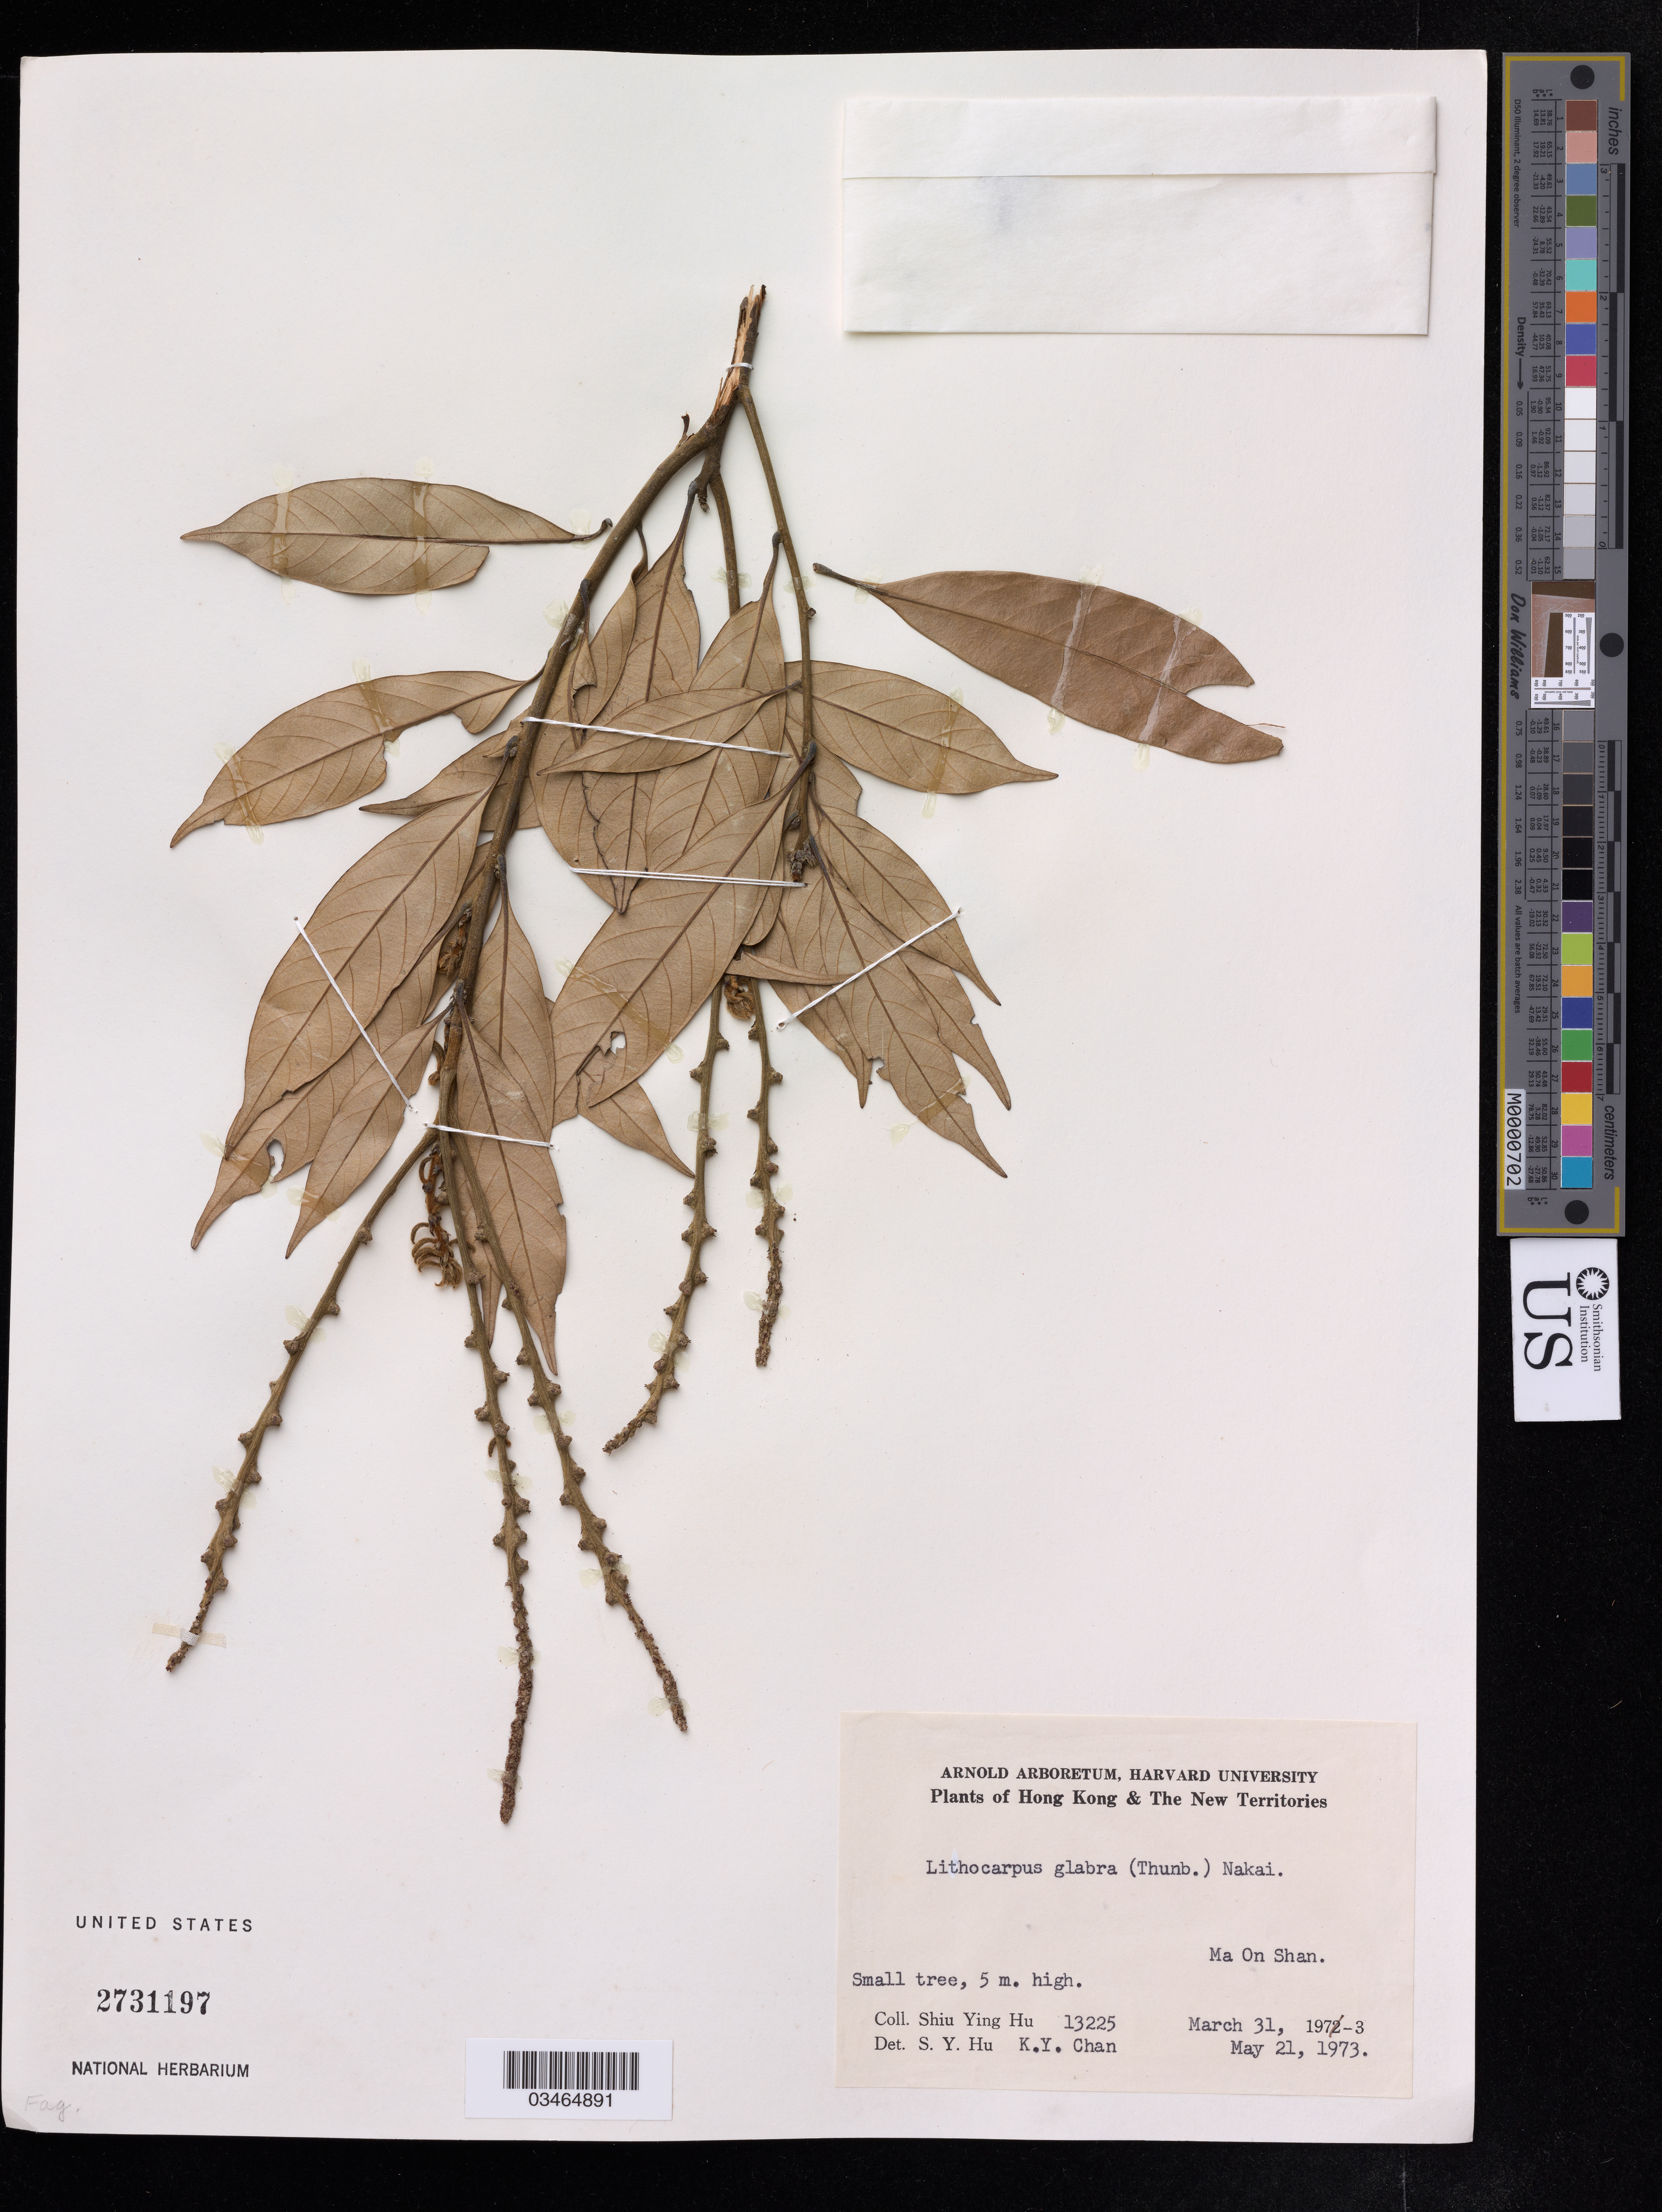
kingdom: Plantae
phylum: Tracheophyta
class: Magnoliopsida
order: Fagales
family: Fagaceae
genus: Lithocarpus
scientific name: Lithocarpus glaber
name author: (Thunb.) Nakai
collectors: S. Y. Hu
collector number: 13225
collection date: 1973-03-31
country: China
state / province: Hong Kong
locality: The New Territories, Ma On Shan.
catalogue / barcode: US 2731197